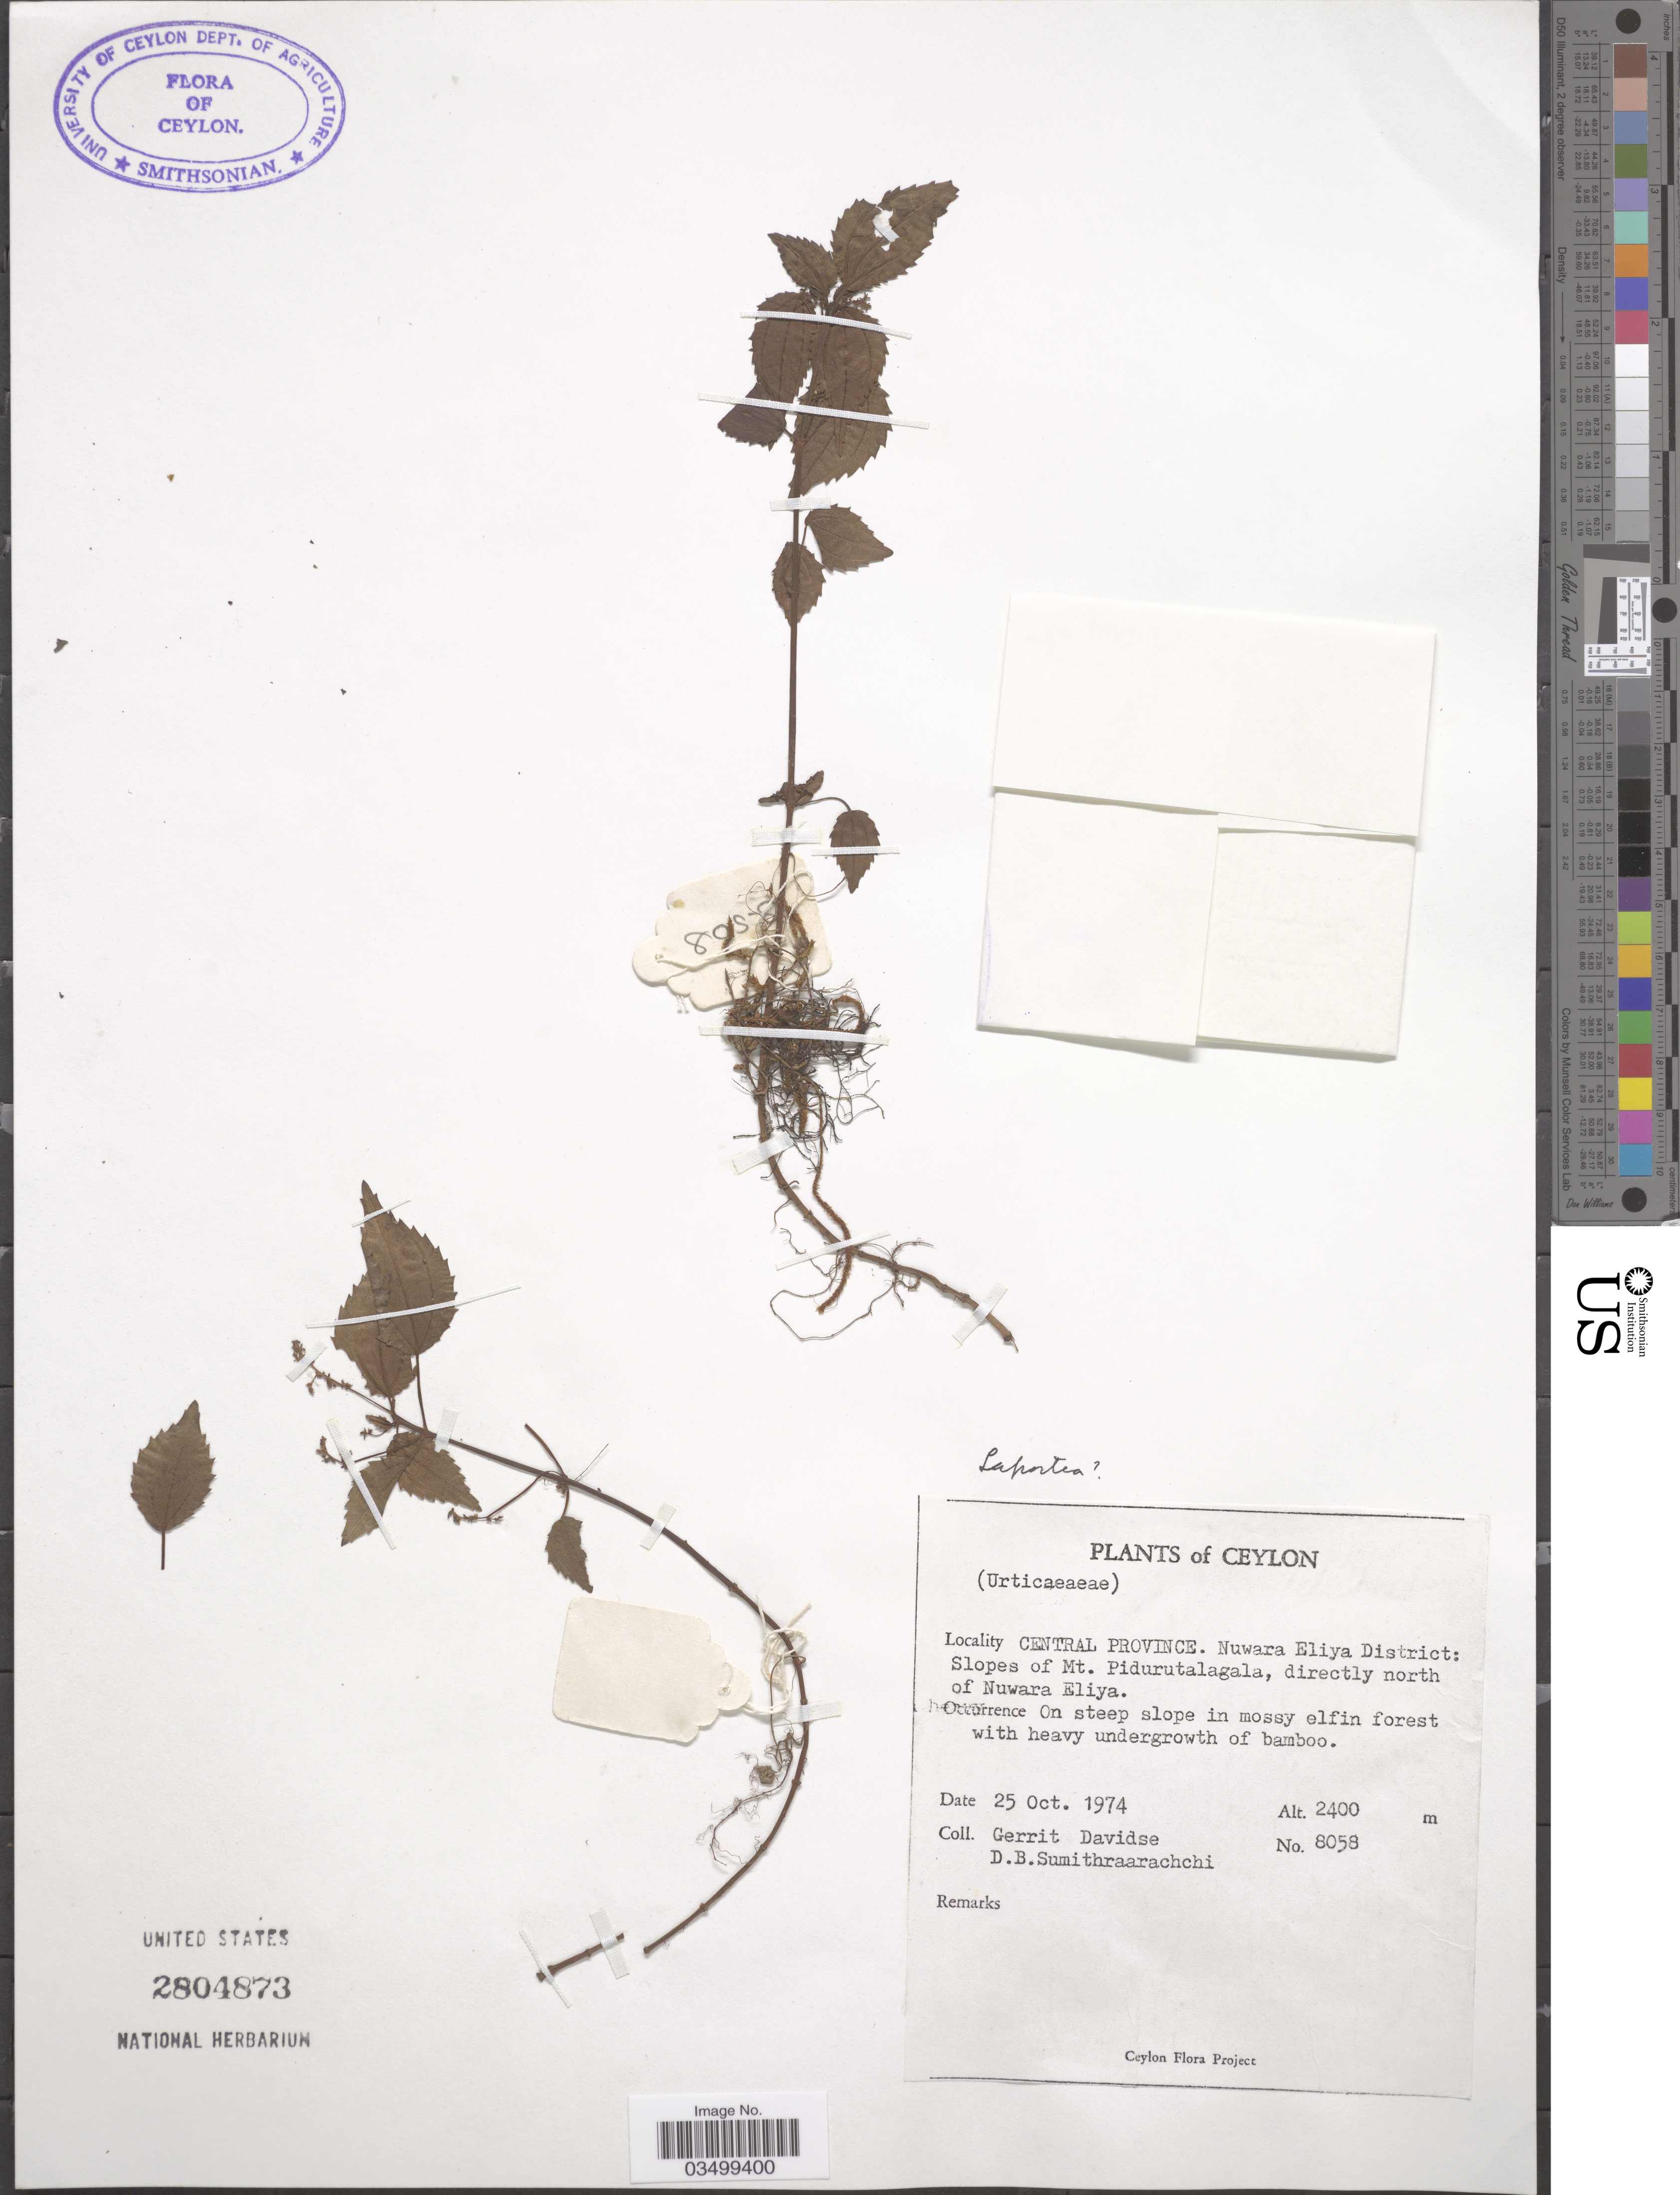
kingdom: Plantae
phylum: Tracheophyta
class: Magnoliopsida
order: Rosales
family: Urticaceae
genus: Laportea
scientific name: Laportea sp.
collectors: G. Davidse & D. B. Sumithraarachchi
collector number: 8058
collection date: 1974-10-25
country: Sri Lanka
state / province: Central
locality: Ceylon. Central Province. Nuwara Eliya District: Slopes of Mt. Pidurutalagala, directly north of Nuwara Eliya.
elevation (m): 2400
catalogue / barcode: US 2804873